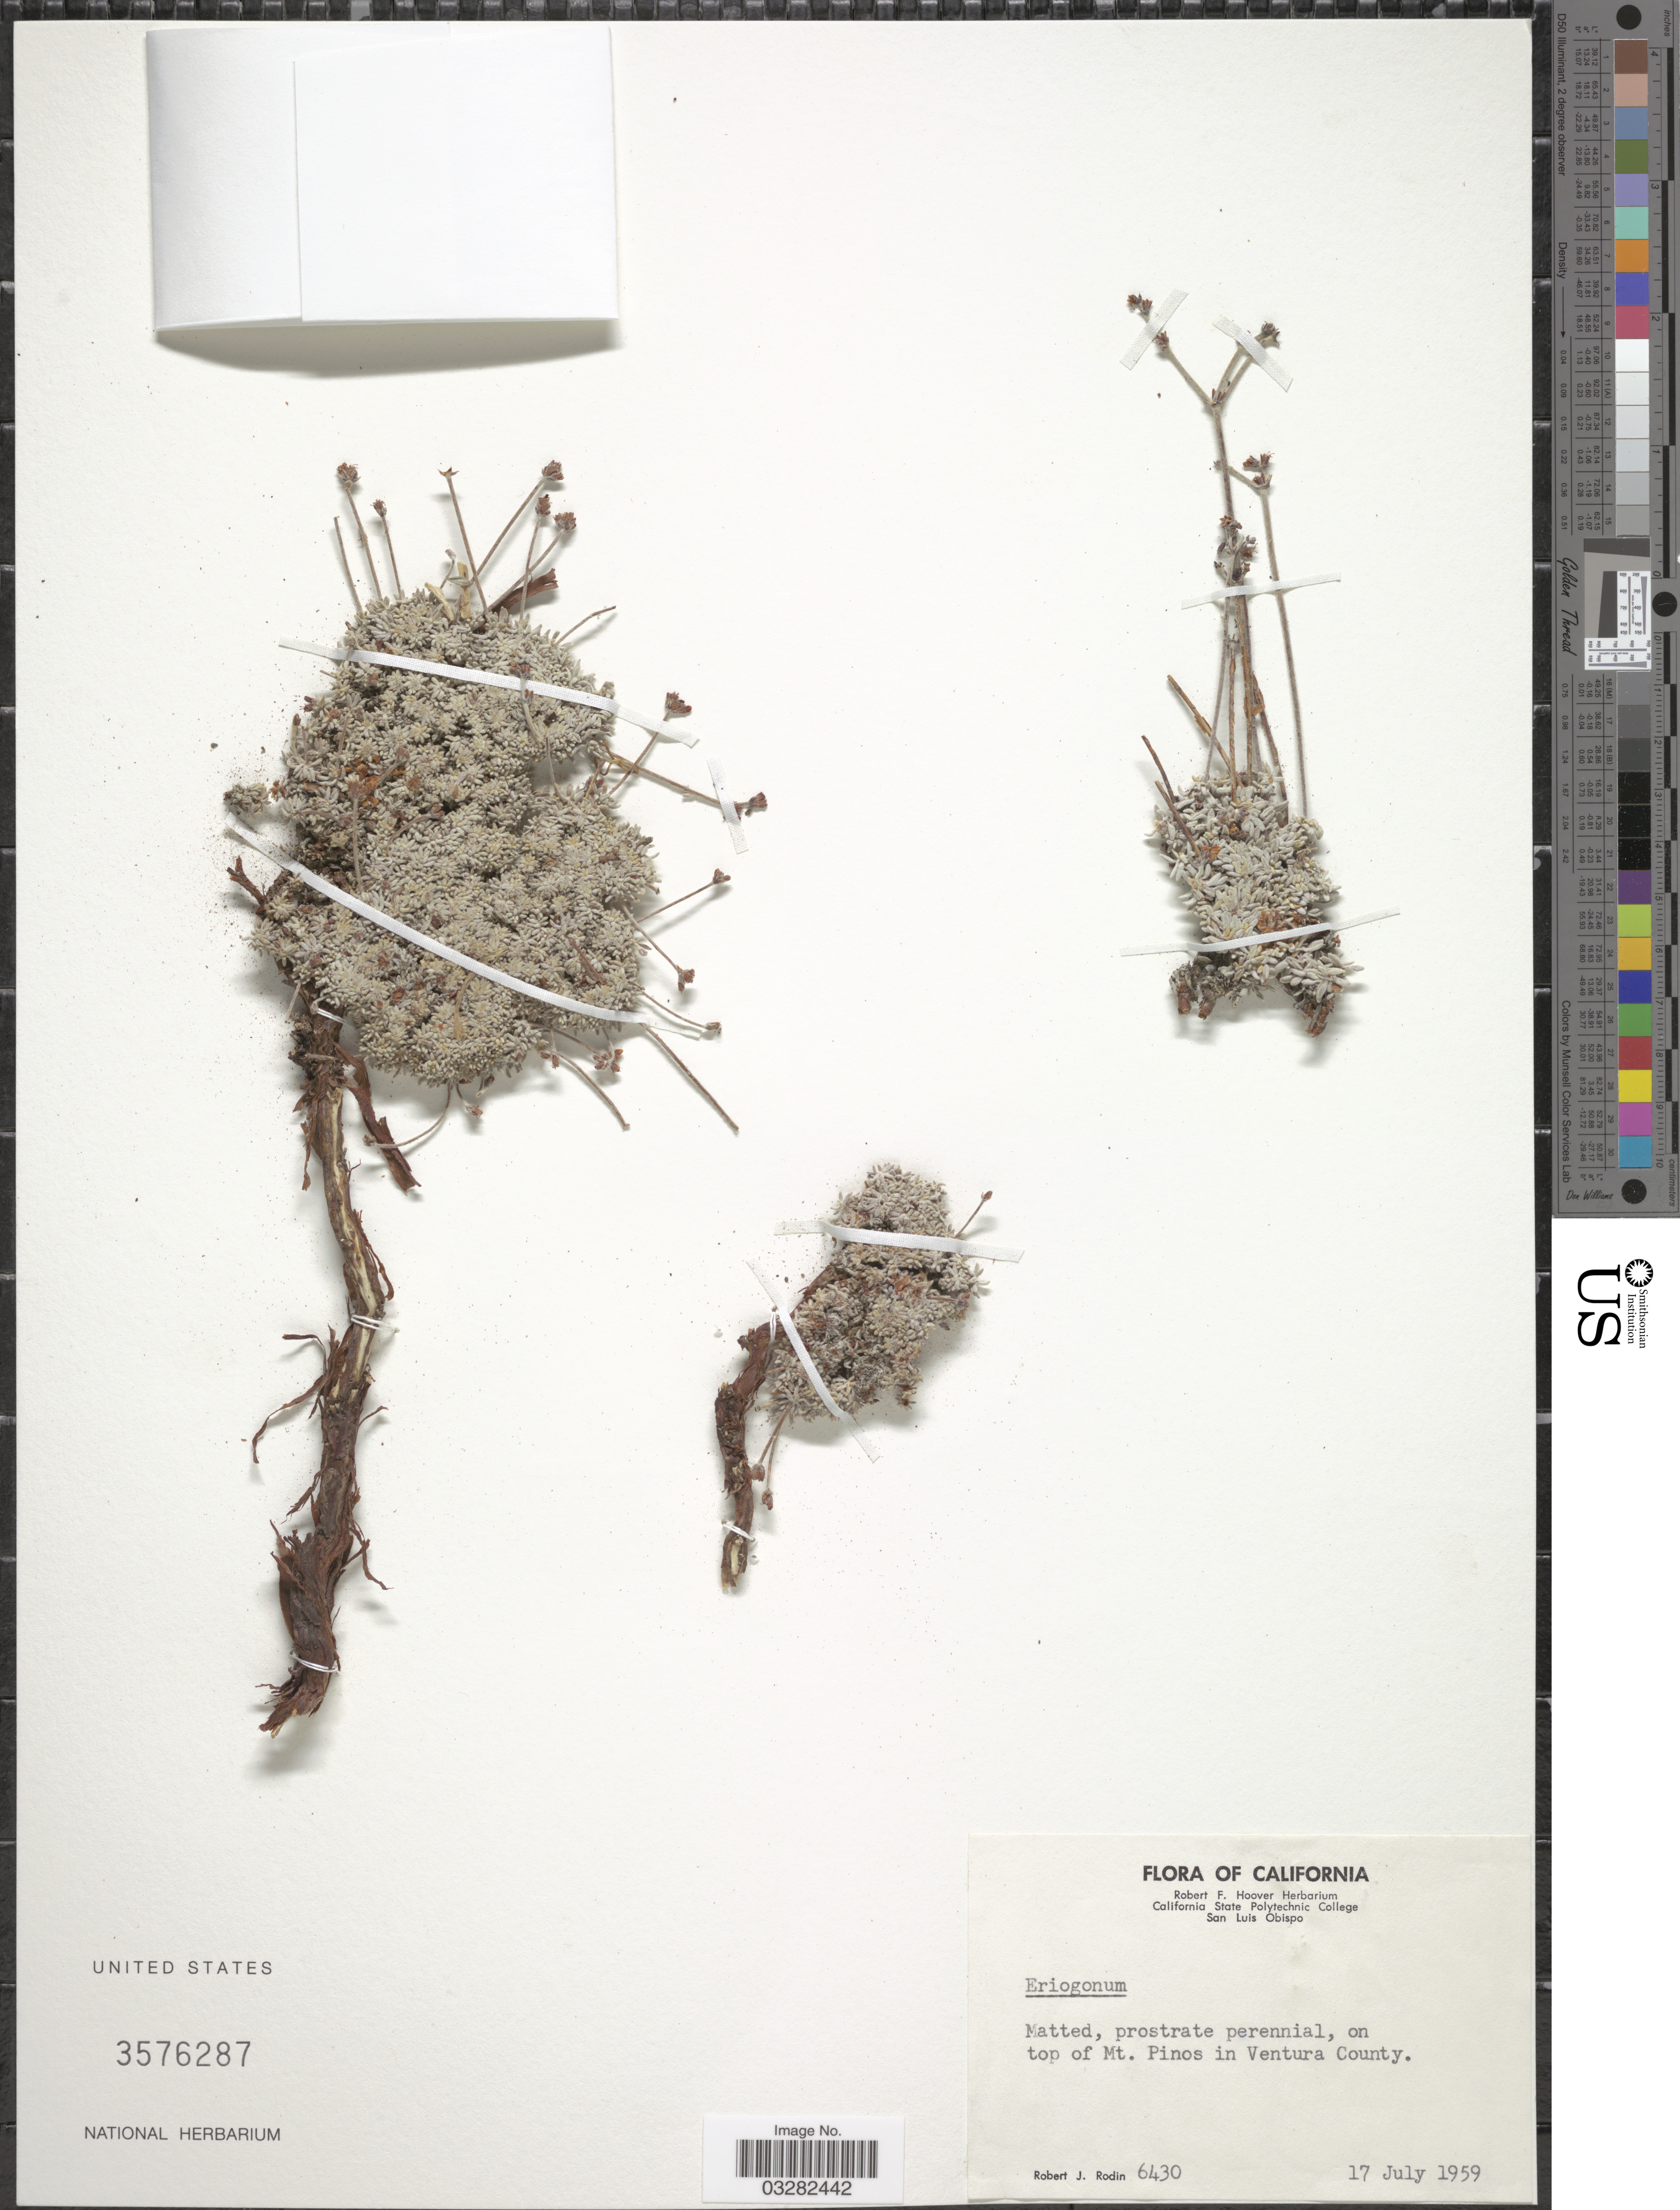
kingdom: Plantae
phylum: Tracheophyta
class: Magnoliopsida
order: Caryophyllales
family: Polygonaceae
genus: Eriogonum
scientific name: Eriogonum sp.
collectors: R. J. Rodin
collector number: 6430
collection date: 1959-07-17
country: United States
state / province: California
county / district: Ventura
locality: On top of Mt. Pinos in Ventura County.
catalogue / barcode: US 3576287